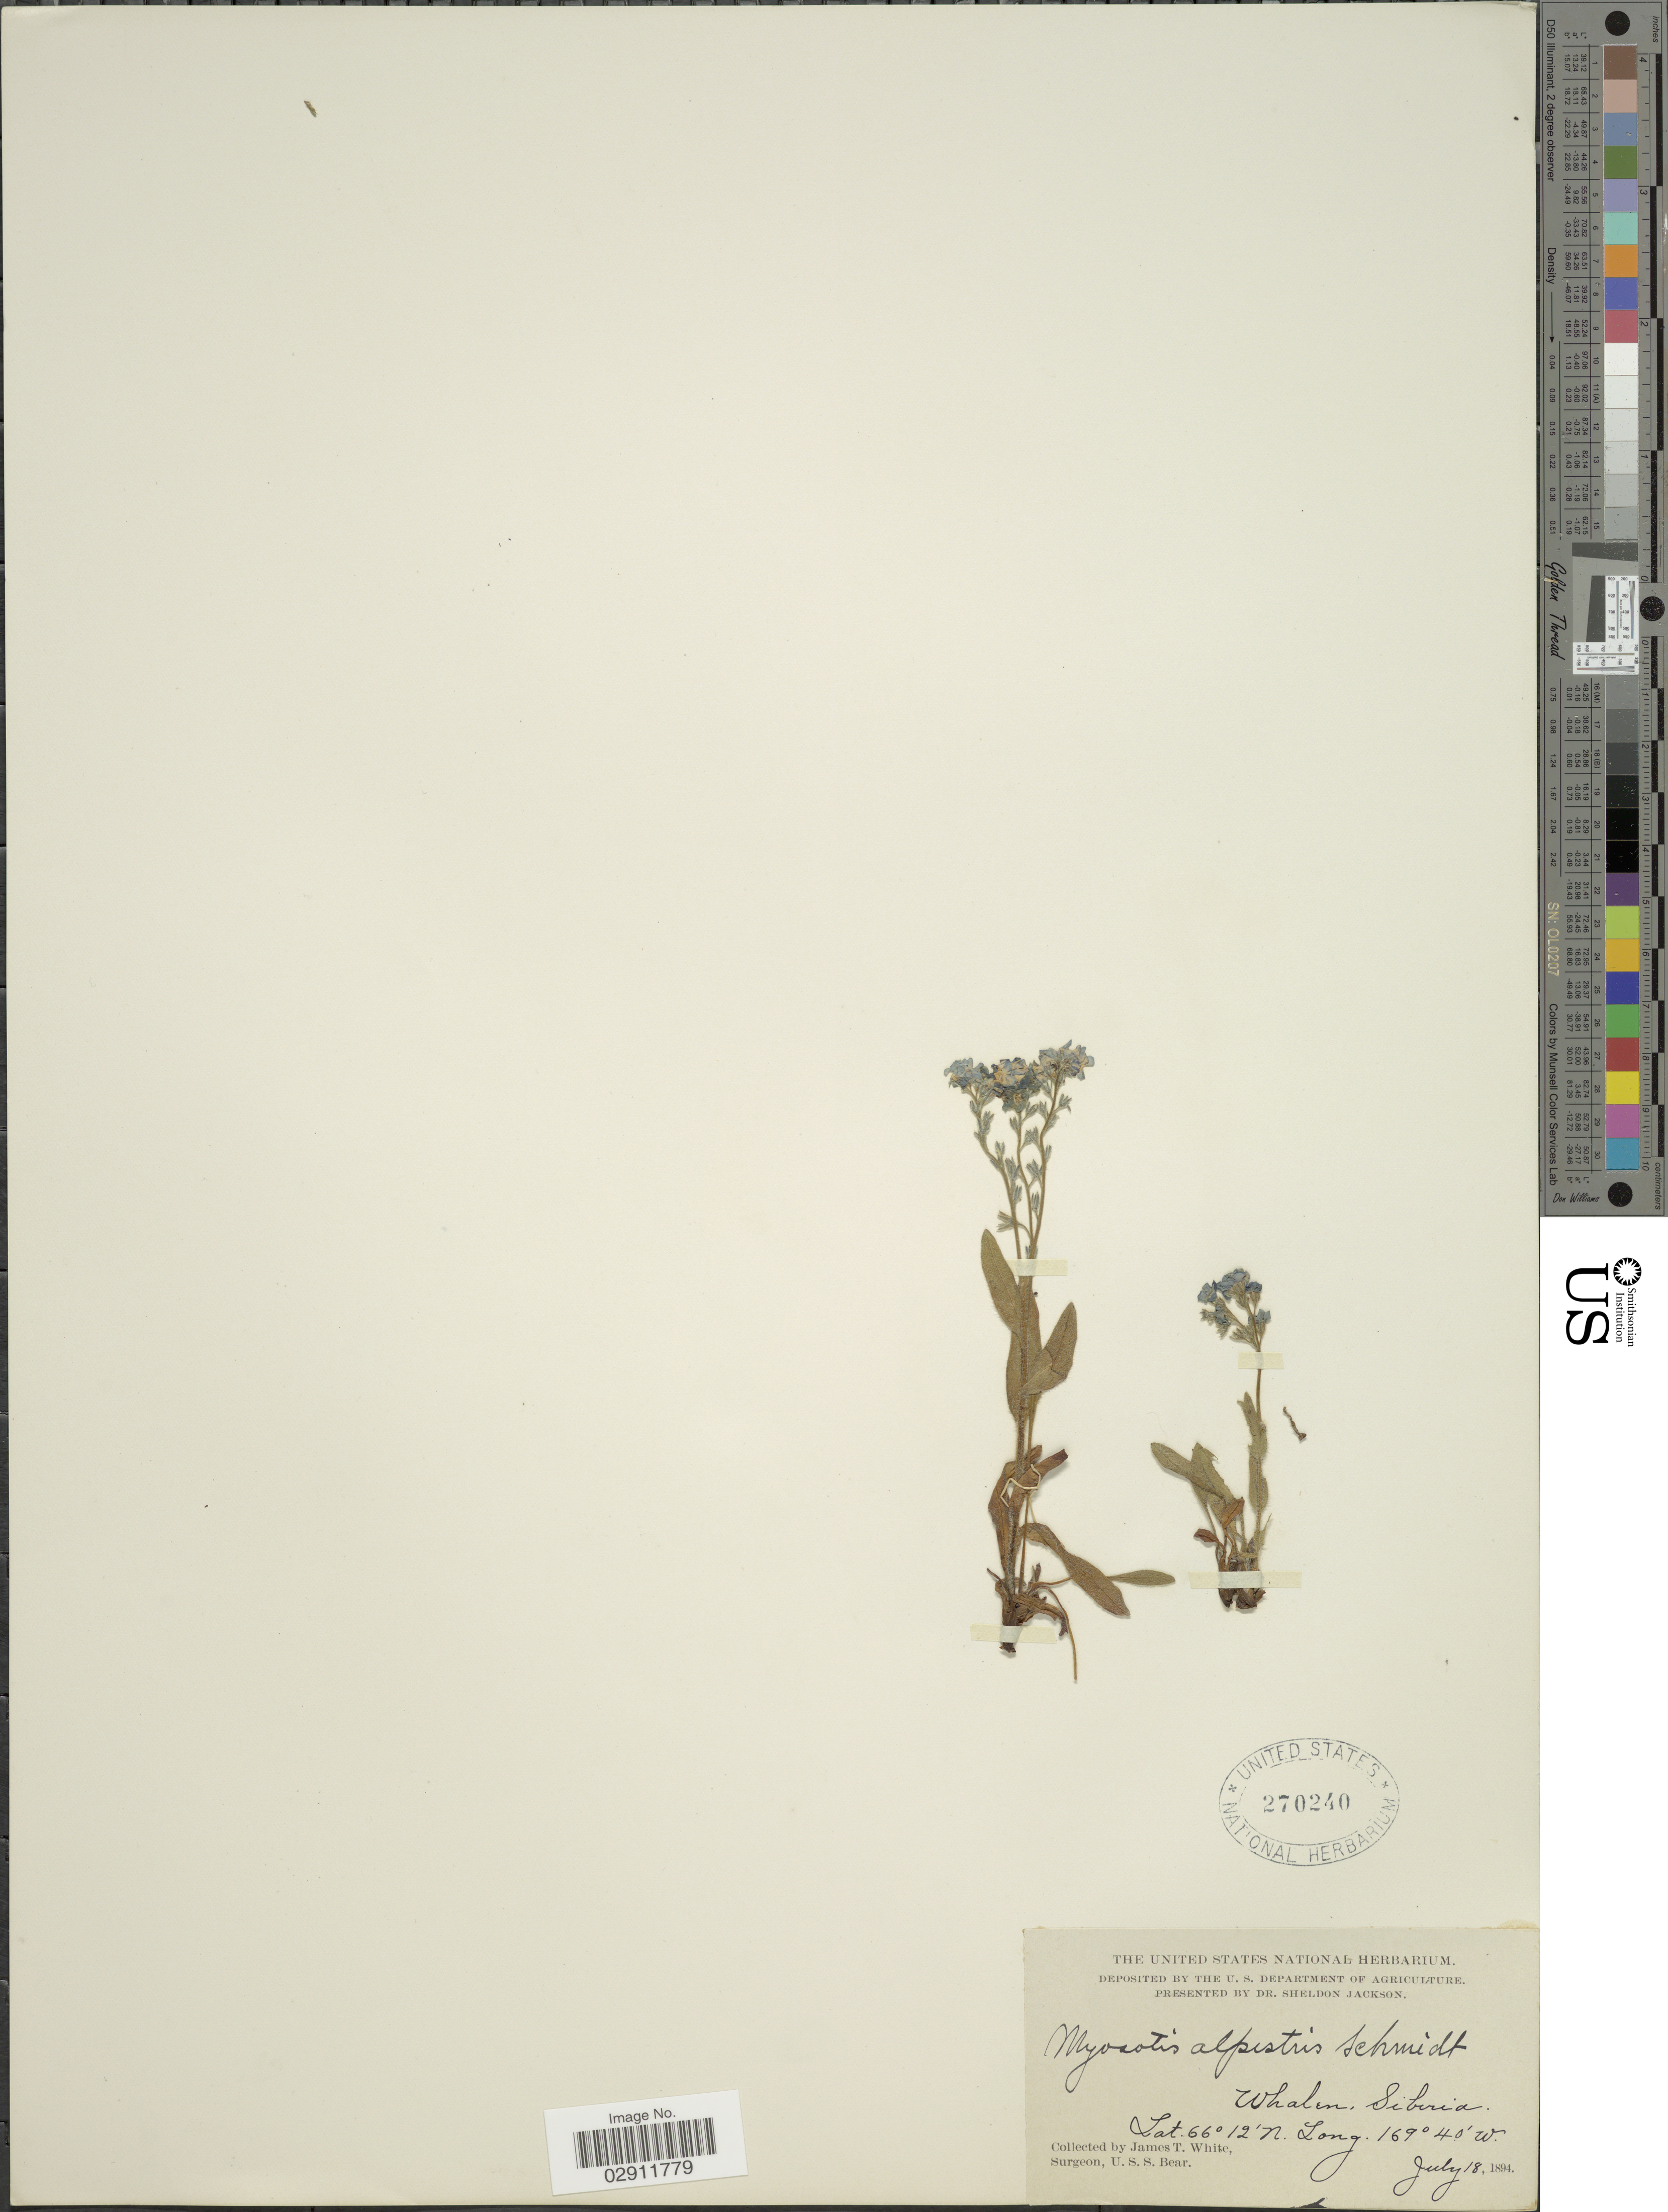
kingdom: Plantae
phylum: Tracheophyta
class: Magnoliopsida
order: Boraginales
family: Boraginaceae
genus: Myosotis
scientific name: Myosotis alpestris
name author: F.W. Schmidt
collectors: J. T. White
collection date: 1894-07-18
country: Russian Federation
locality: Whalen, Siberia.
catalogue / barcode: US 270240